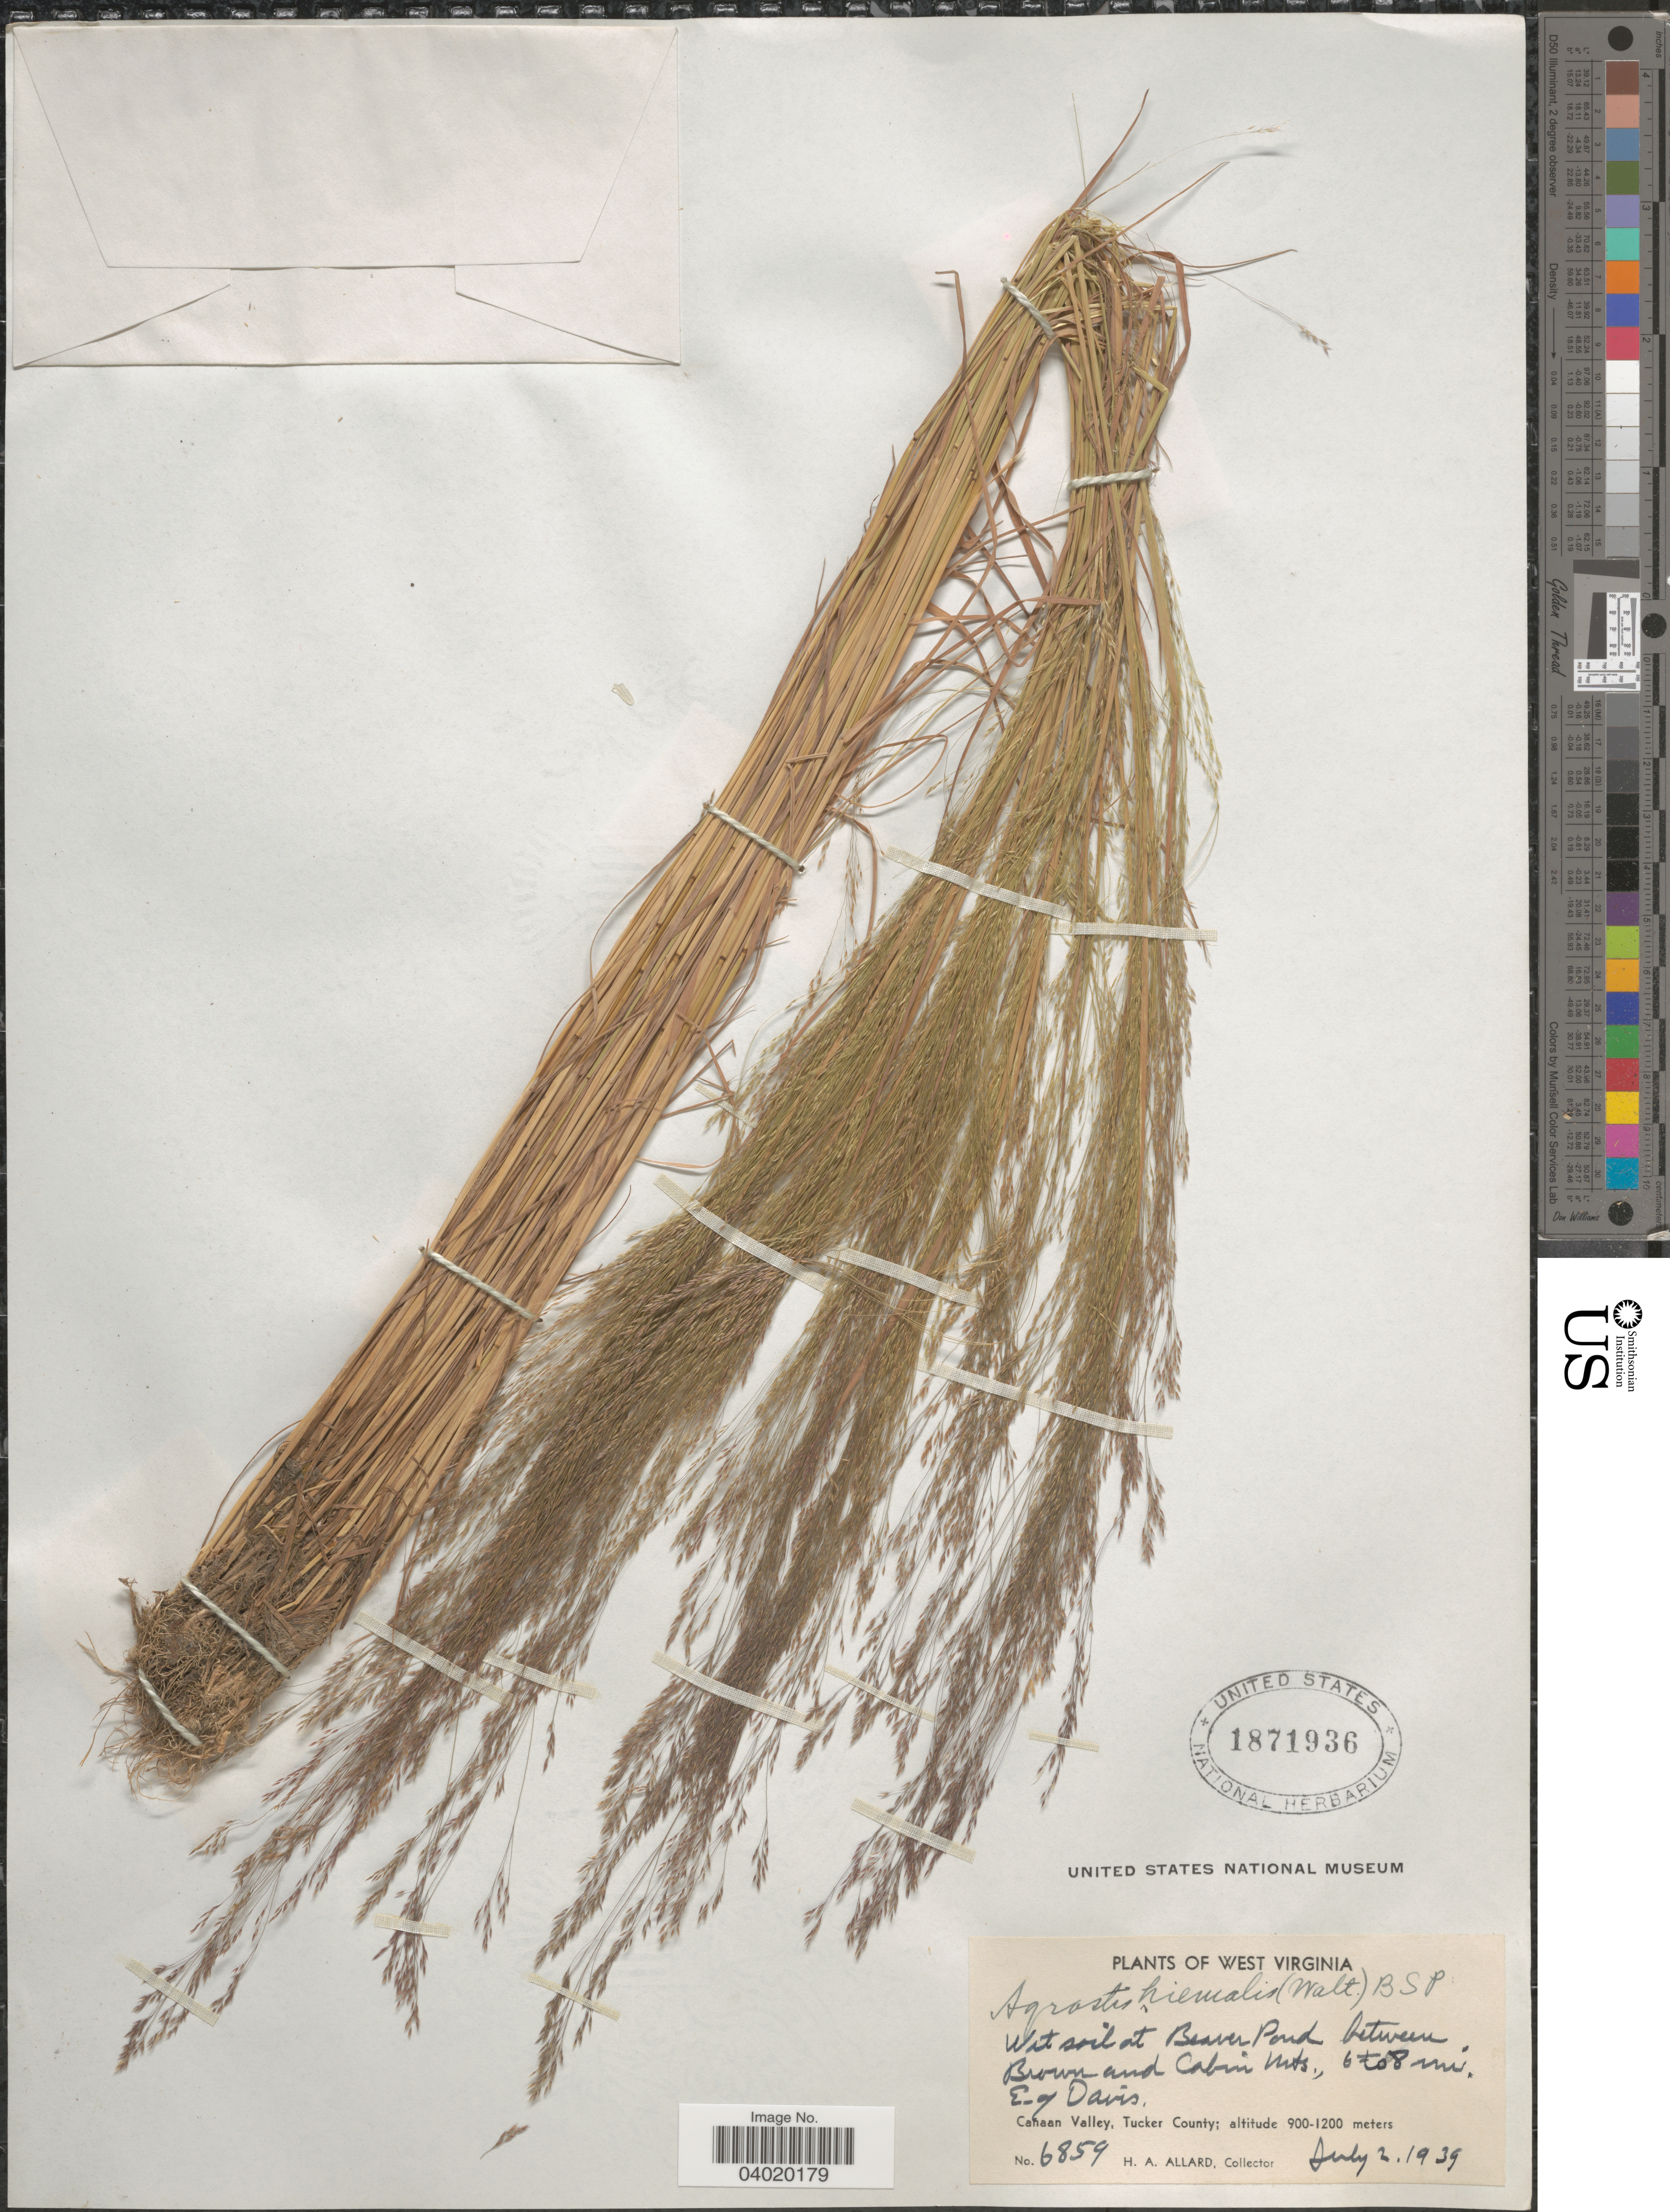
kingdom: Plantae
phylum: Tracheophyta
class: Liliopsida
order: Poales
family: Poaceae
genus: Agrostis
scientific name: Agrostis hyemalis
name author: (Walter) Britton et al.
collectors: H. A. Allard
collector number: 6859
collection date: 1939-07-02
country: United States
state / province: West Virginia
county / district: Tucker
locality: Wet soil at Beaver Pond between Brown and Cabin Mts., 6 to 8 mi. E. of Davis, Canaan Valley, Tucker County.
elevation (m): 900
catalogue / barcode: US 1871936